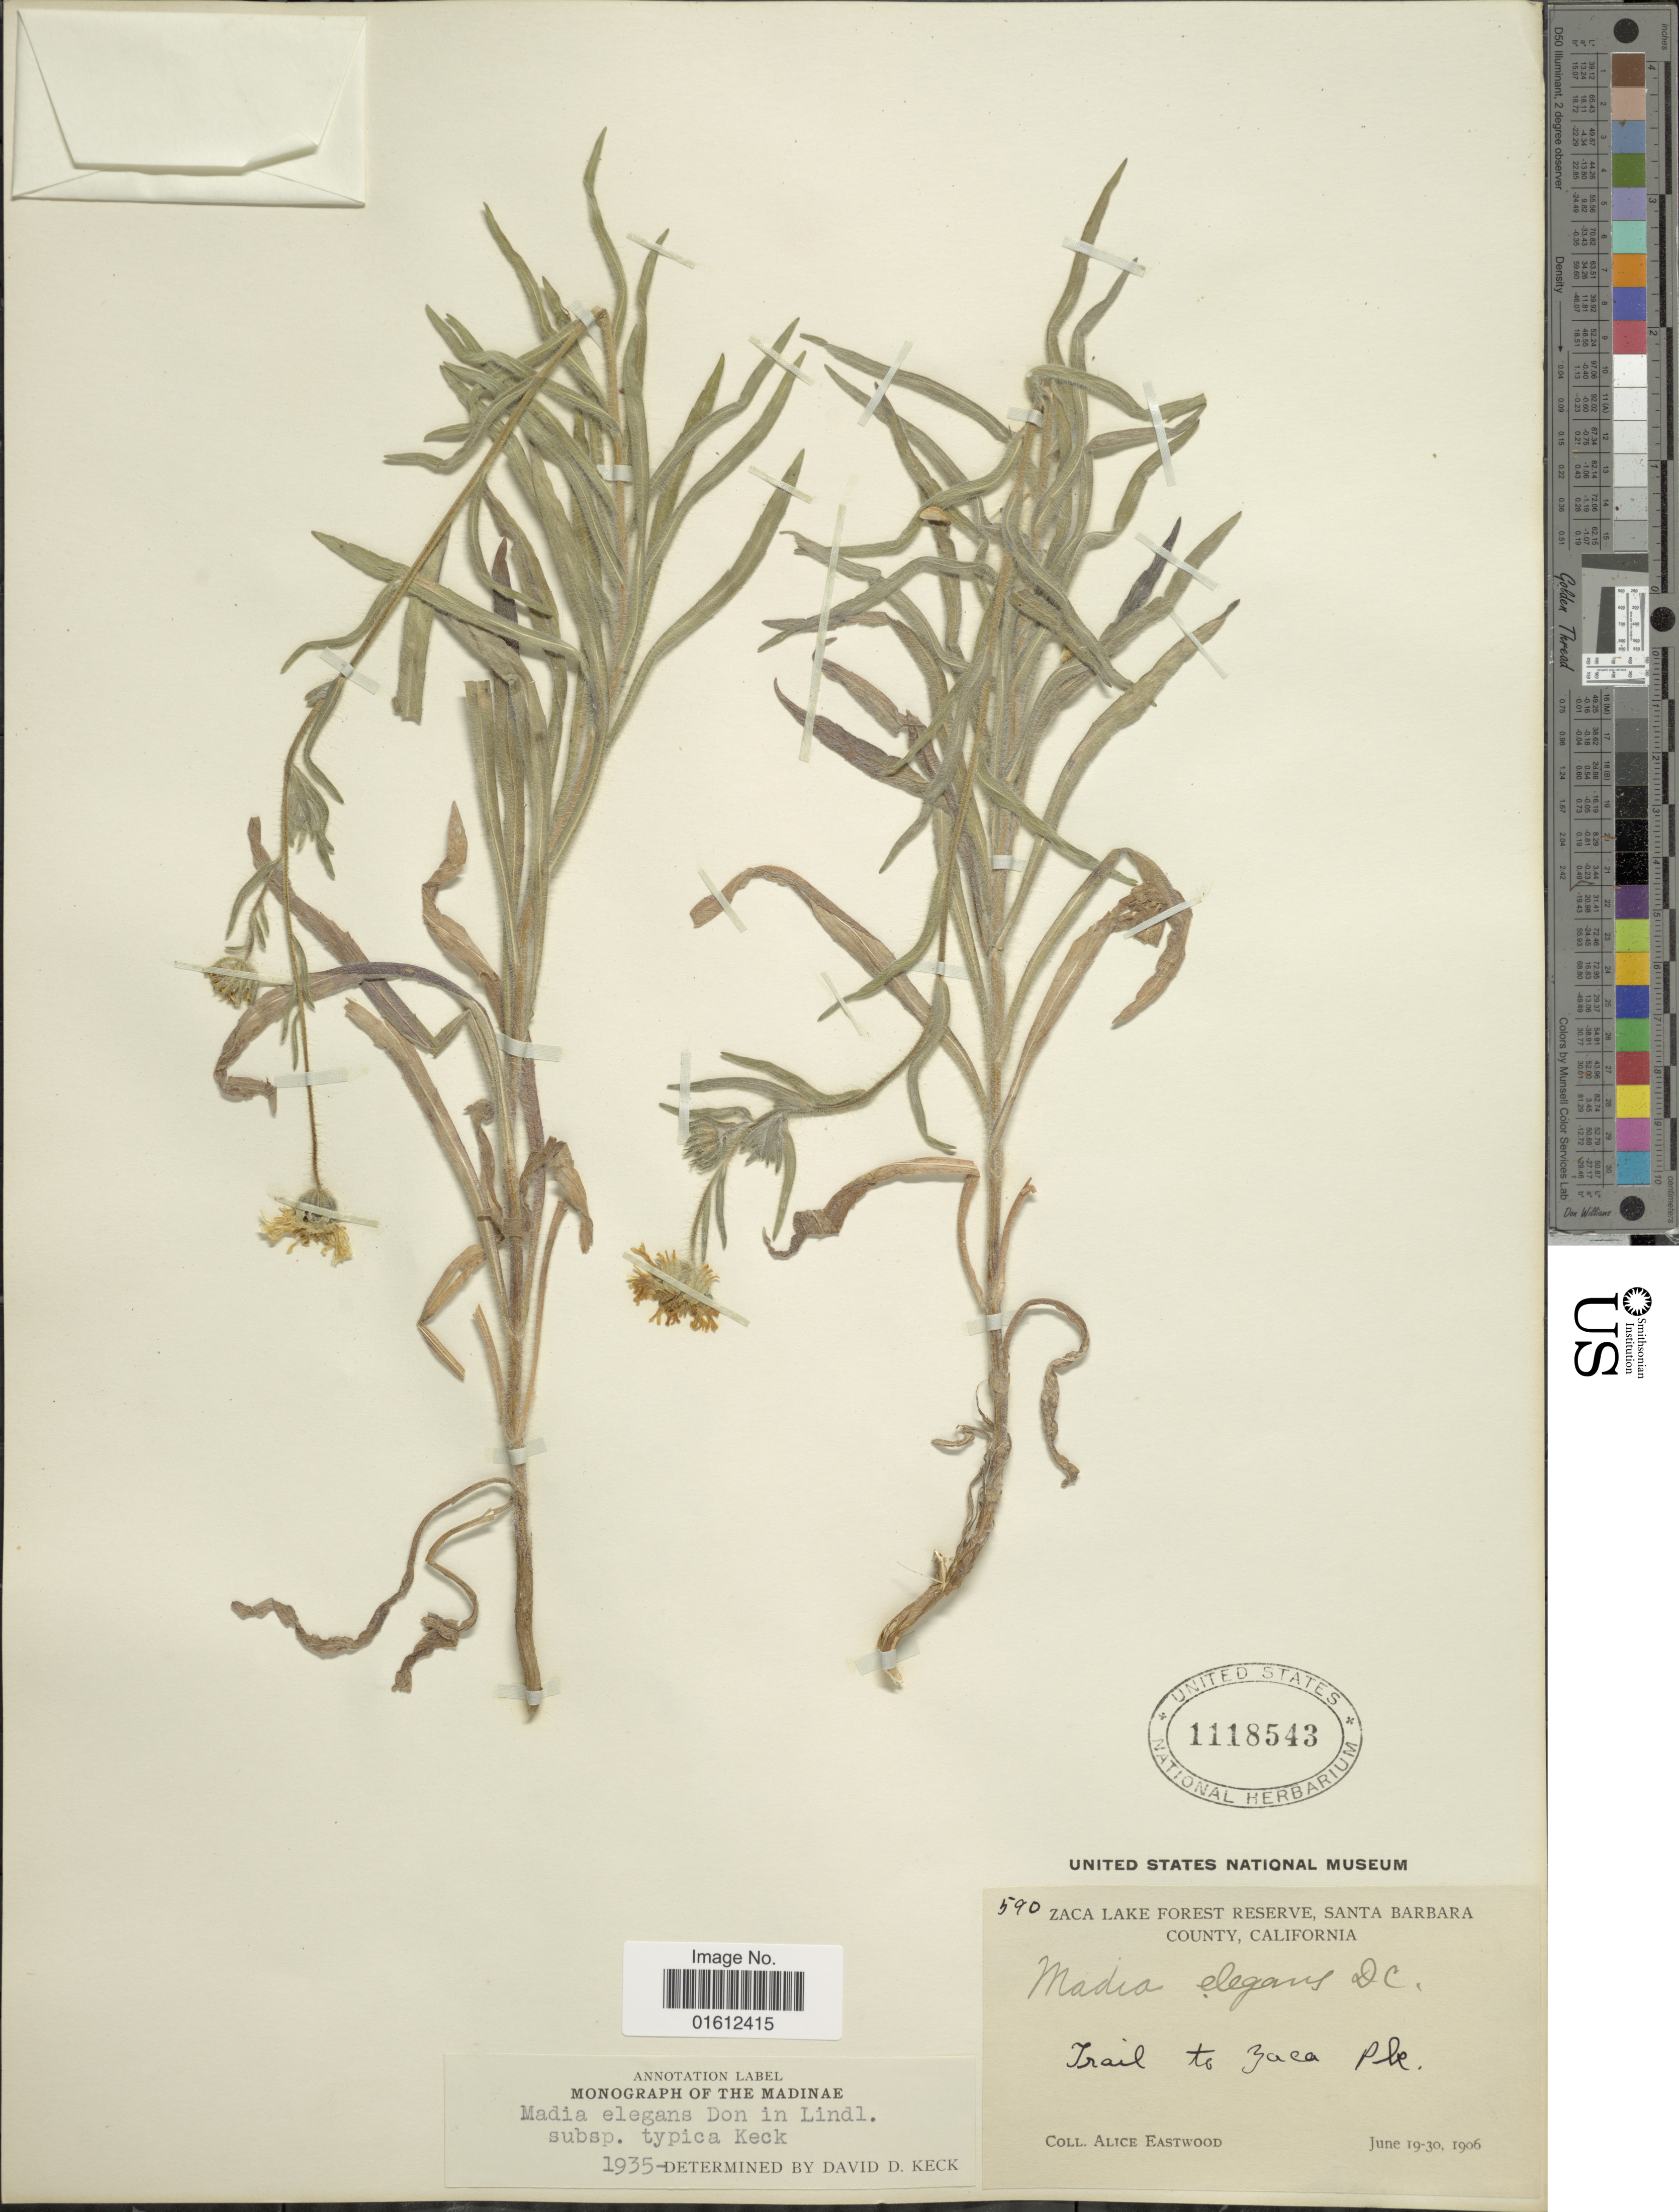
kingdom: Plantae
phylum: Tracheophyta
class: Magnoliopsida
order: Asterales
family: Asteraceae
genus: Madia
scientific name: Madia elegans subsp. elegans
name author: D. Don ex Lindl.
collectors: A. Eastwood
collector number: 590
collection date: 1906-06-19/1906-06-30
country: United States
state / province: California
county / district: Santa Barbara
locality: Zaca Lake Forest Reserve, Santa Barbara County. Trail to Zaca Pk.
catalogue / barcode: US 1118543